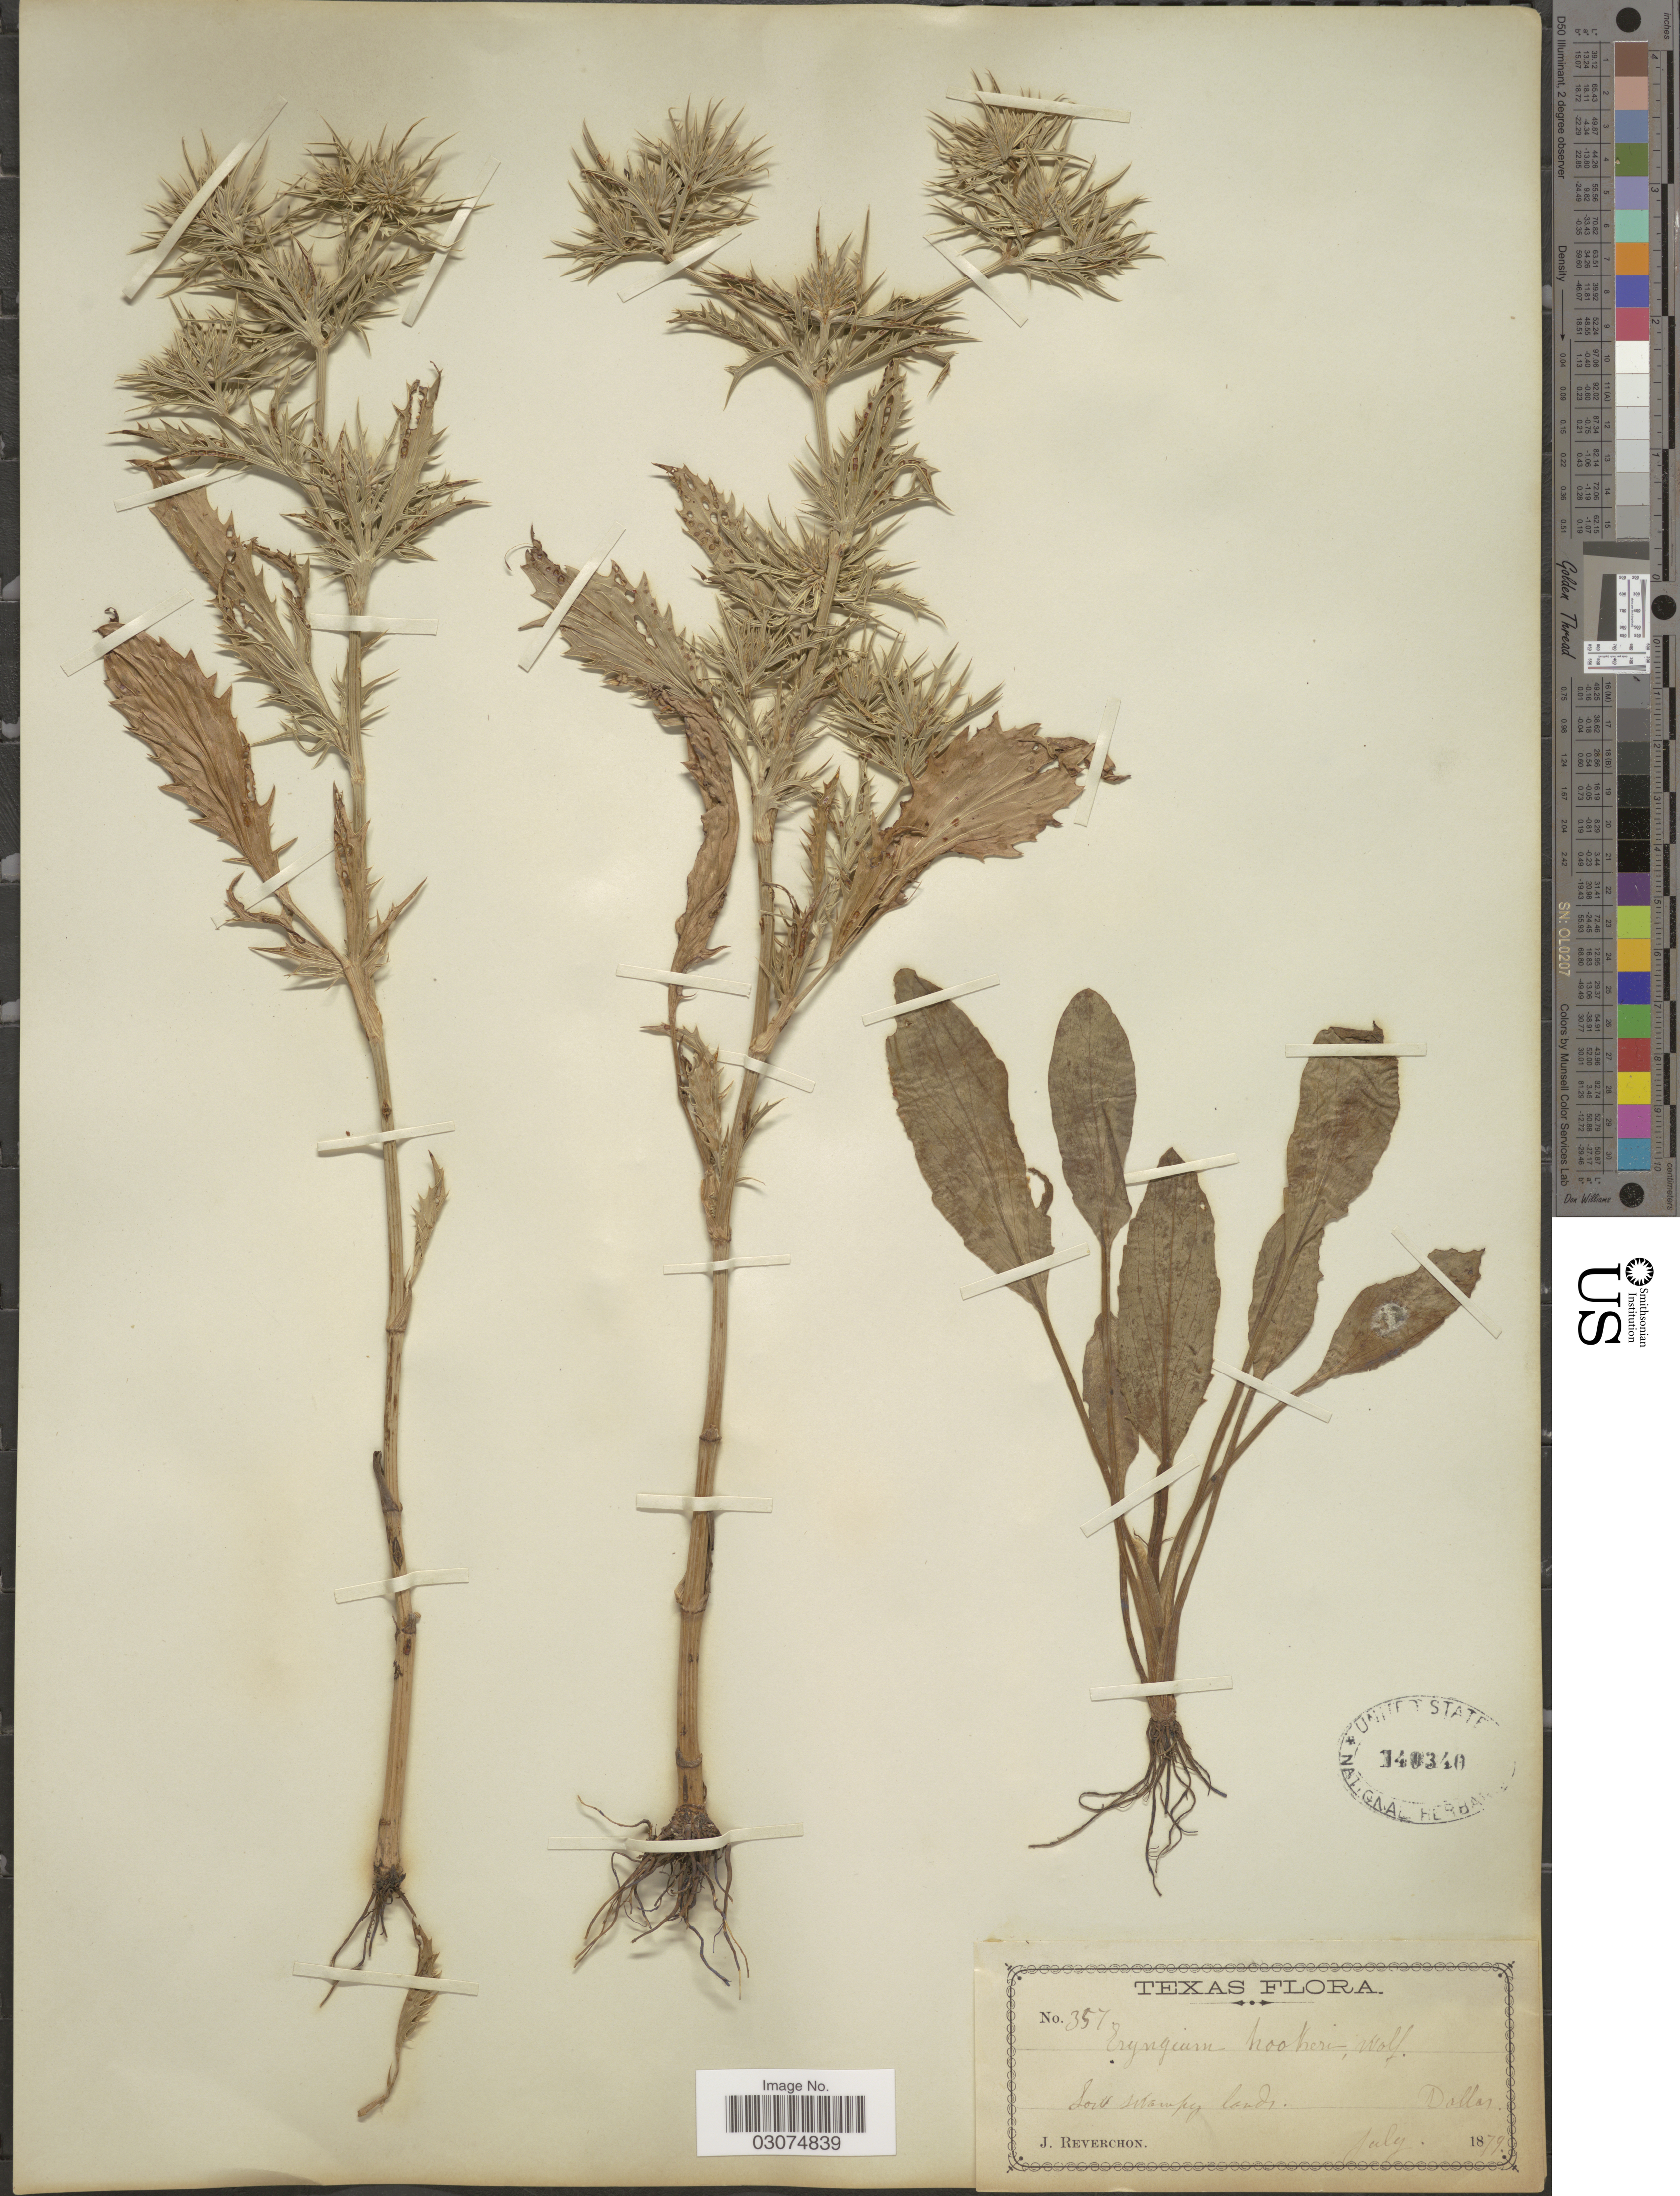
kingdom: Plantae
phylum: Tracheophyta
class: Magnoliopsida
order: Apiales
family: Apiaceae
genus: Eryngium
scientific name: Eryngium hookeri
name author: Walp.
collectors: J. Reverchon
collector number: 357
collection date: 1879-07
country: United States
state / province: Texas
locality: Dallas.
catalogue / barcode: US 140340